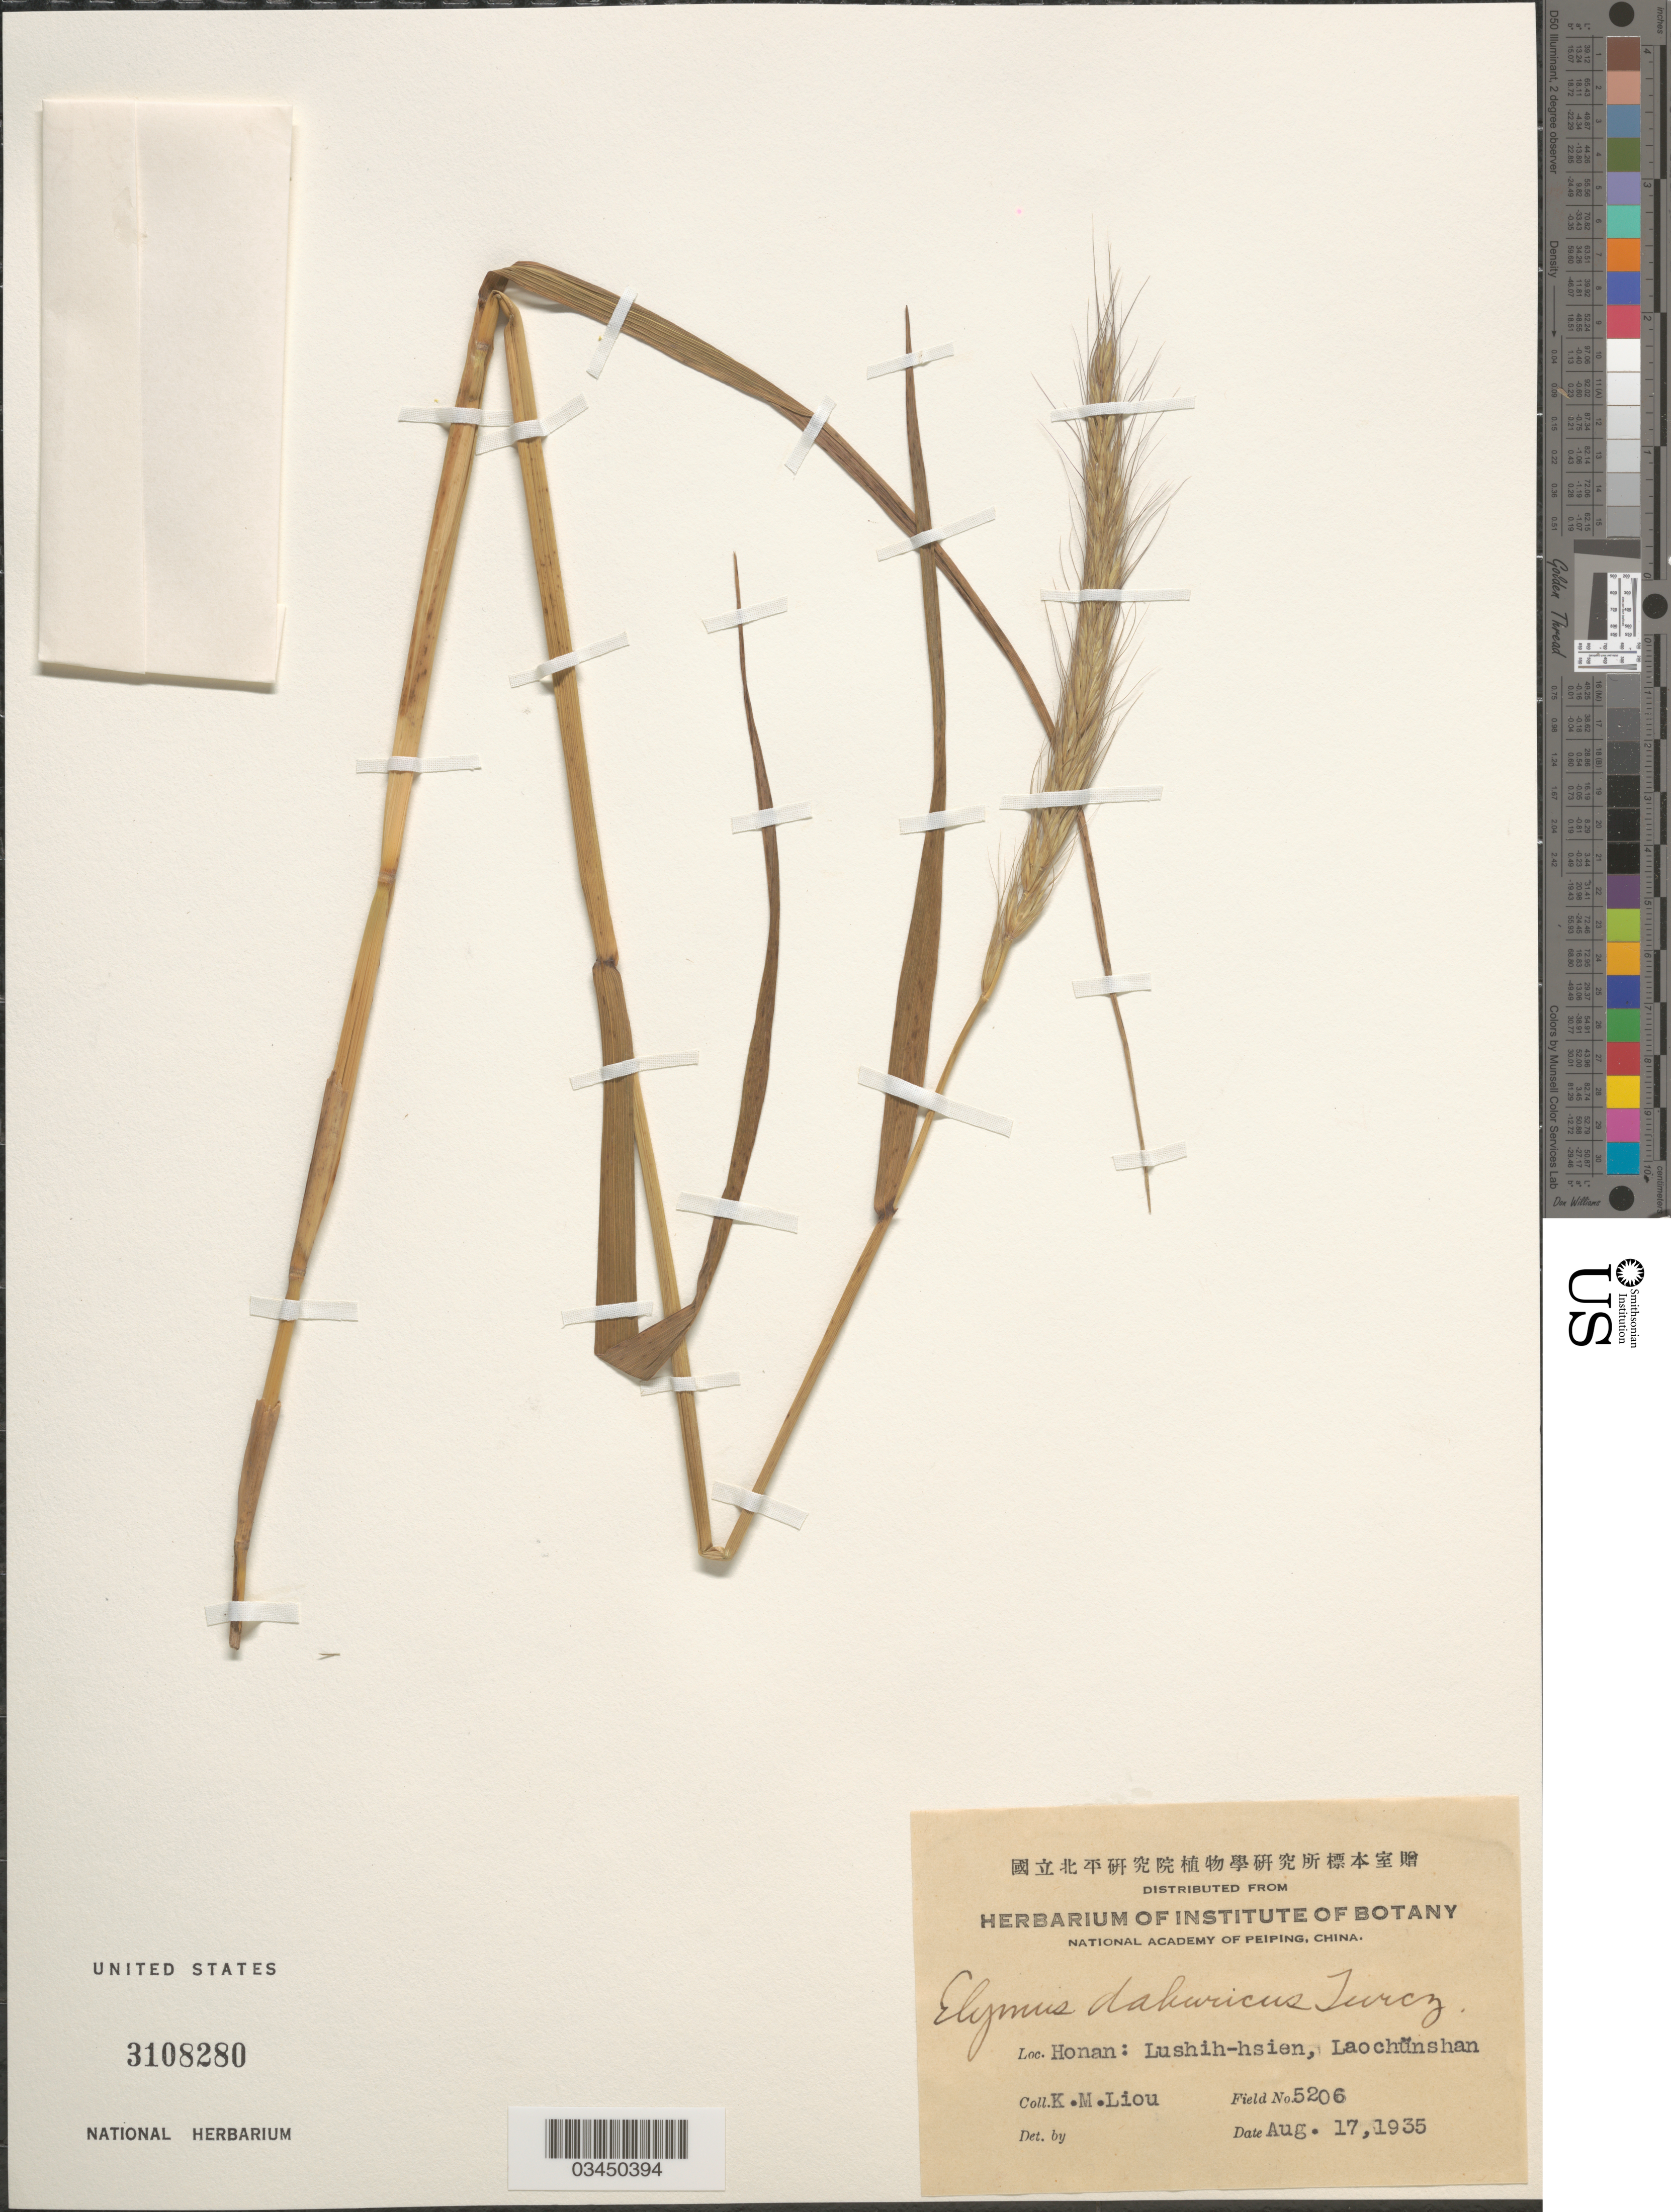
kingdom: Plantae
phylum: Tracheophyta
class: Liliopsida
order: Poales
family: Poaceae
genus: Elymus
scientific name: Elymus dahuricus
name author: Turcz. ex Griseb.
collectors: K. M. Liou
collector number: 5206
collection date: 1935-08-17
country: China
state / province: Henan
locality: Honan: Lushih-hsien, Laochünshan.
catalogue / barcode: US 3108280